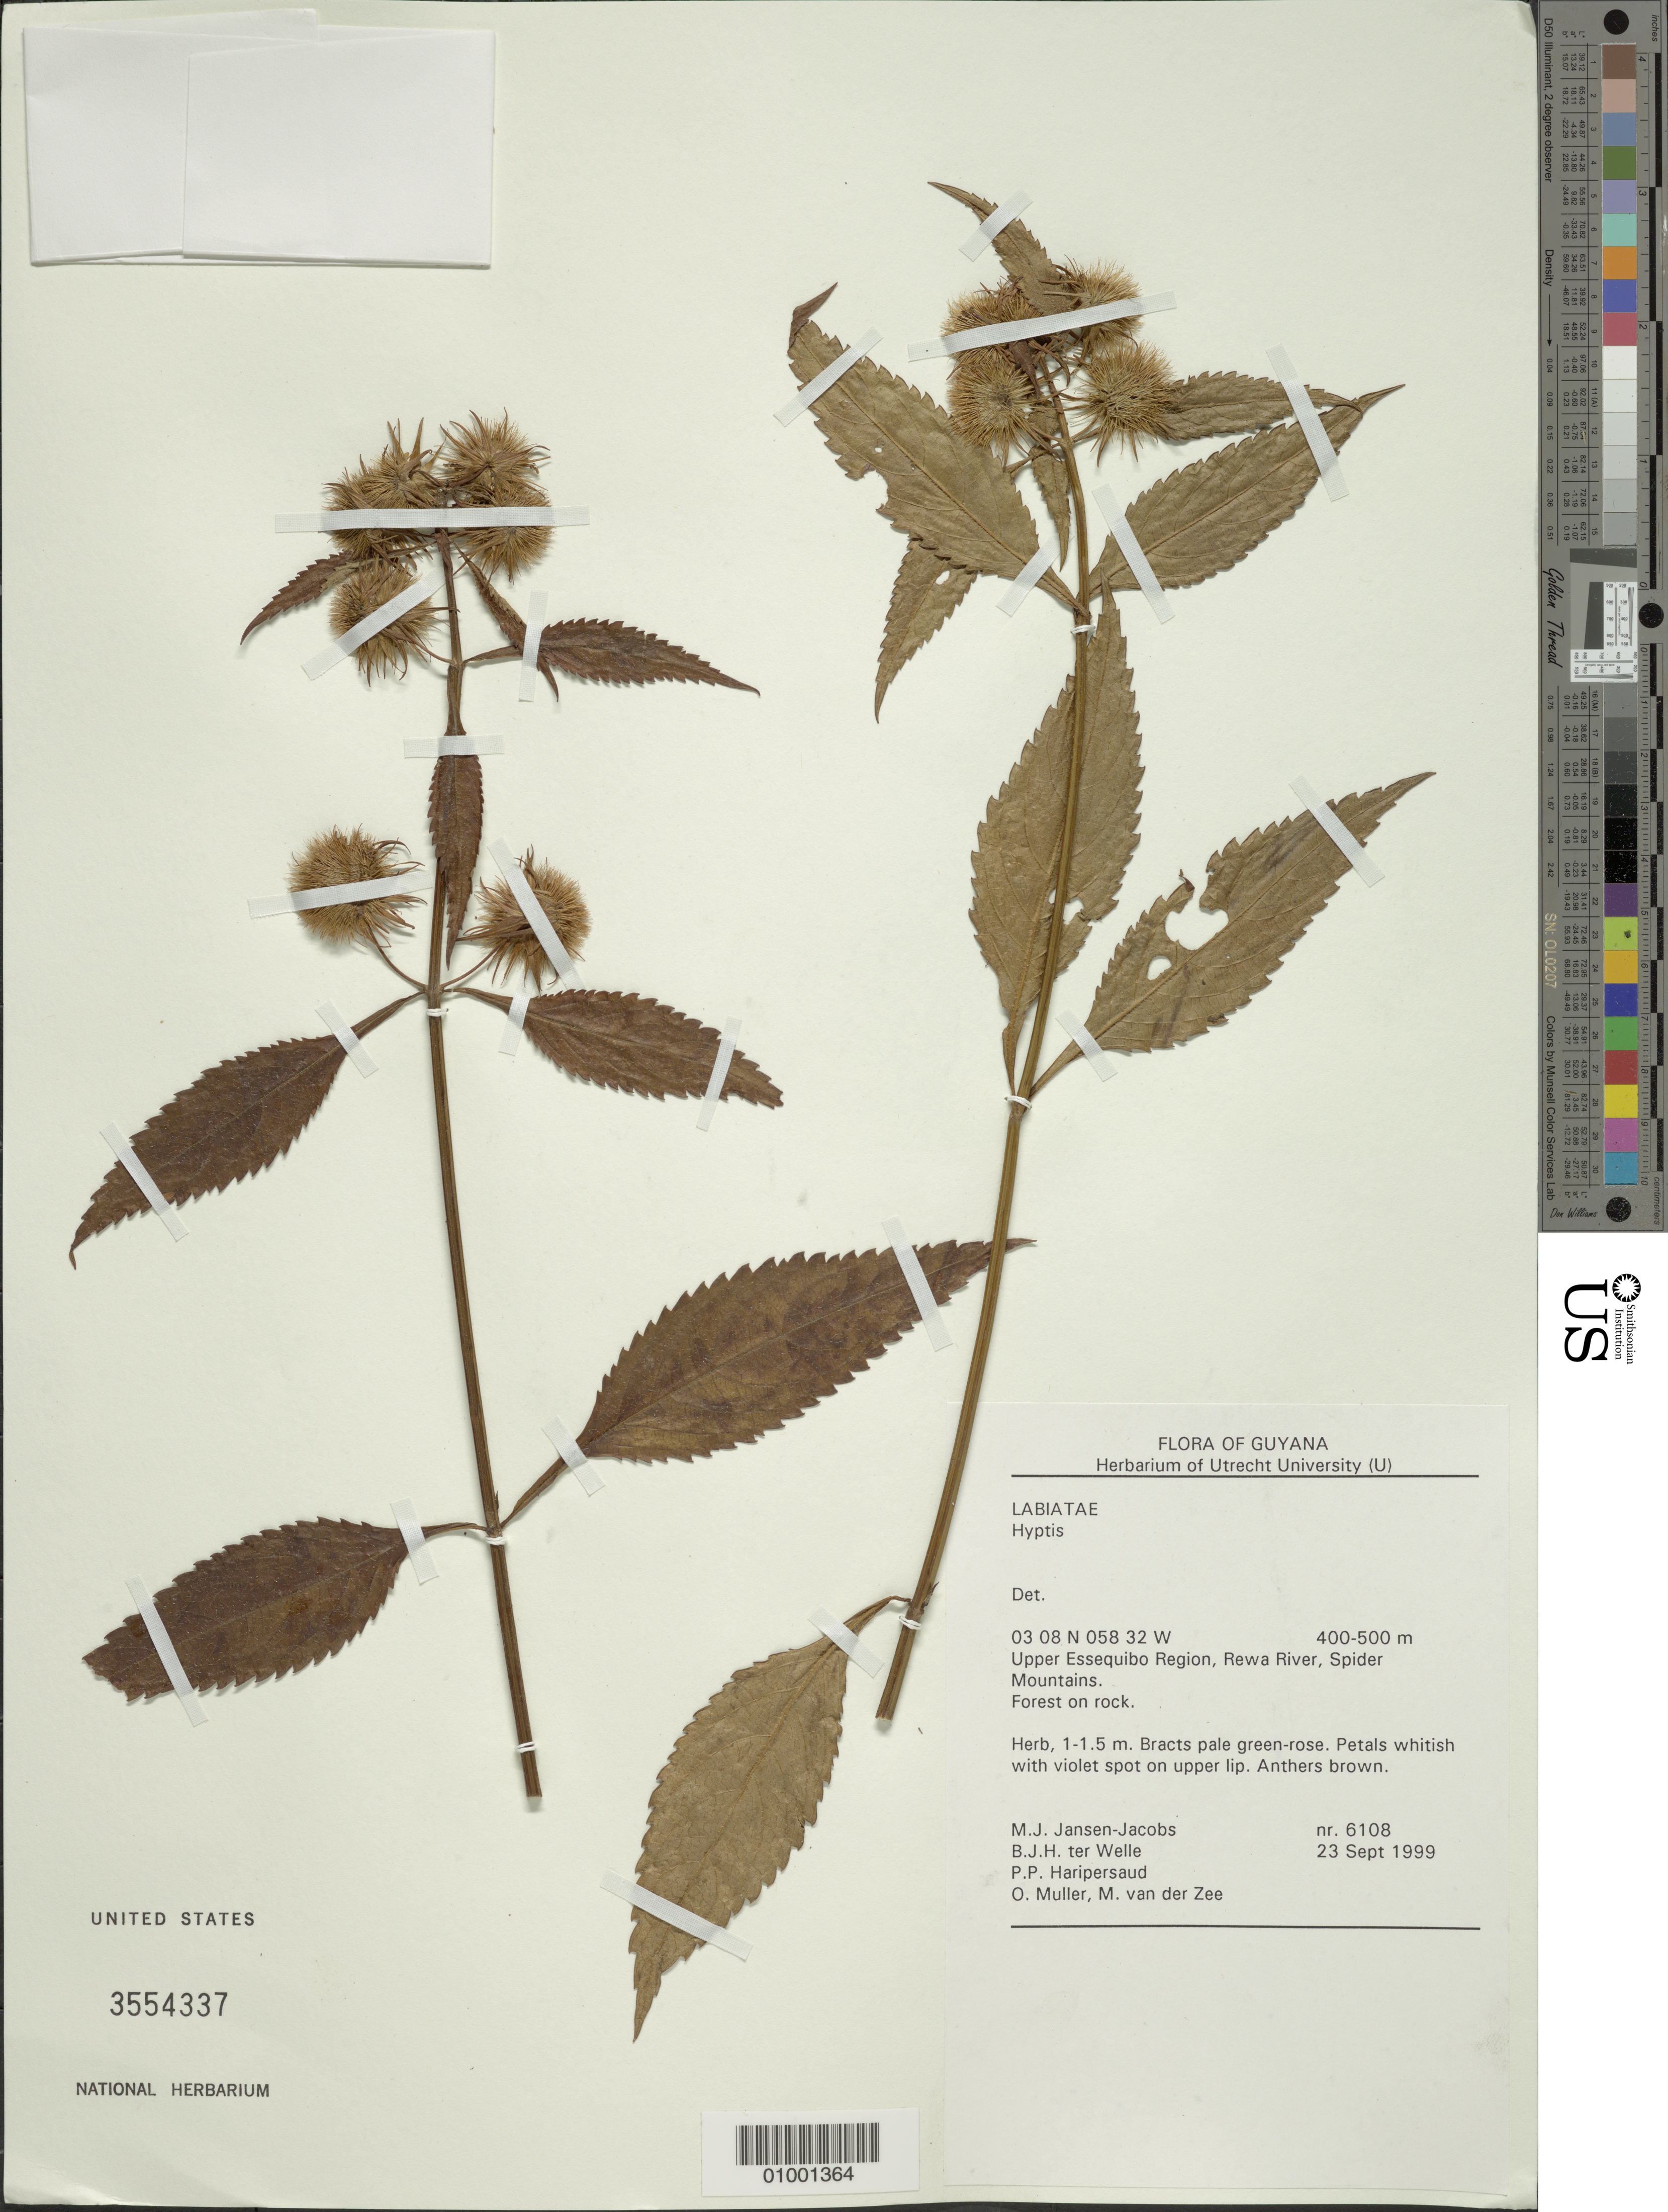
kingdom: Plantae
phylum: Tracheophyta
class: Magnoliopsida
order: Lamiales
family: Lamiaceae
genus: Hyptis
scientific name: Hyptis sp.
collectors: M. J. Jansen-Jacobs, B. Welle, P. Haripersaud, O. Muller & M. van der Zee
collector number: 6108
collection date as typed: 23-Sep-99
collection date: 1999-09-23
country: Guyana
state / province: U. Takutu-U. Essequibo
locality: Rewa River, Spider Mts., Upper Essequibo Region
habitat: Forest on rock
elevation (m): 400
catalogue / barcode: US 3554337